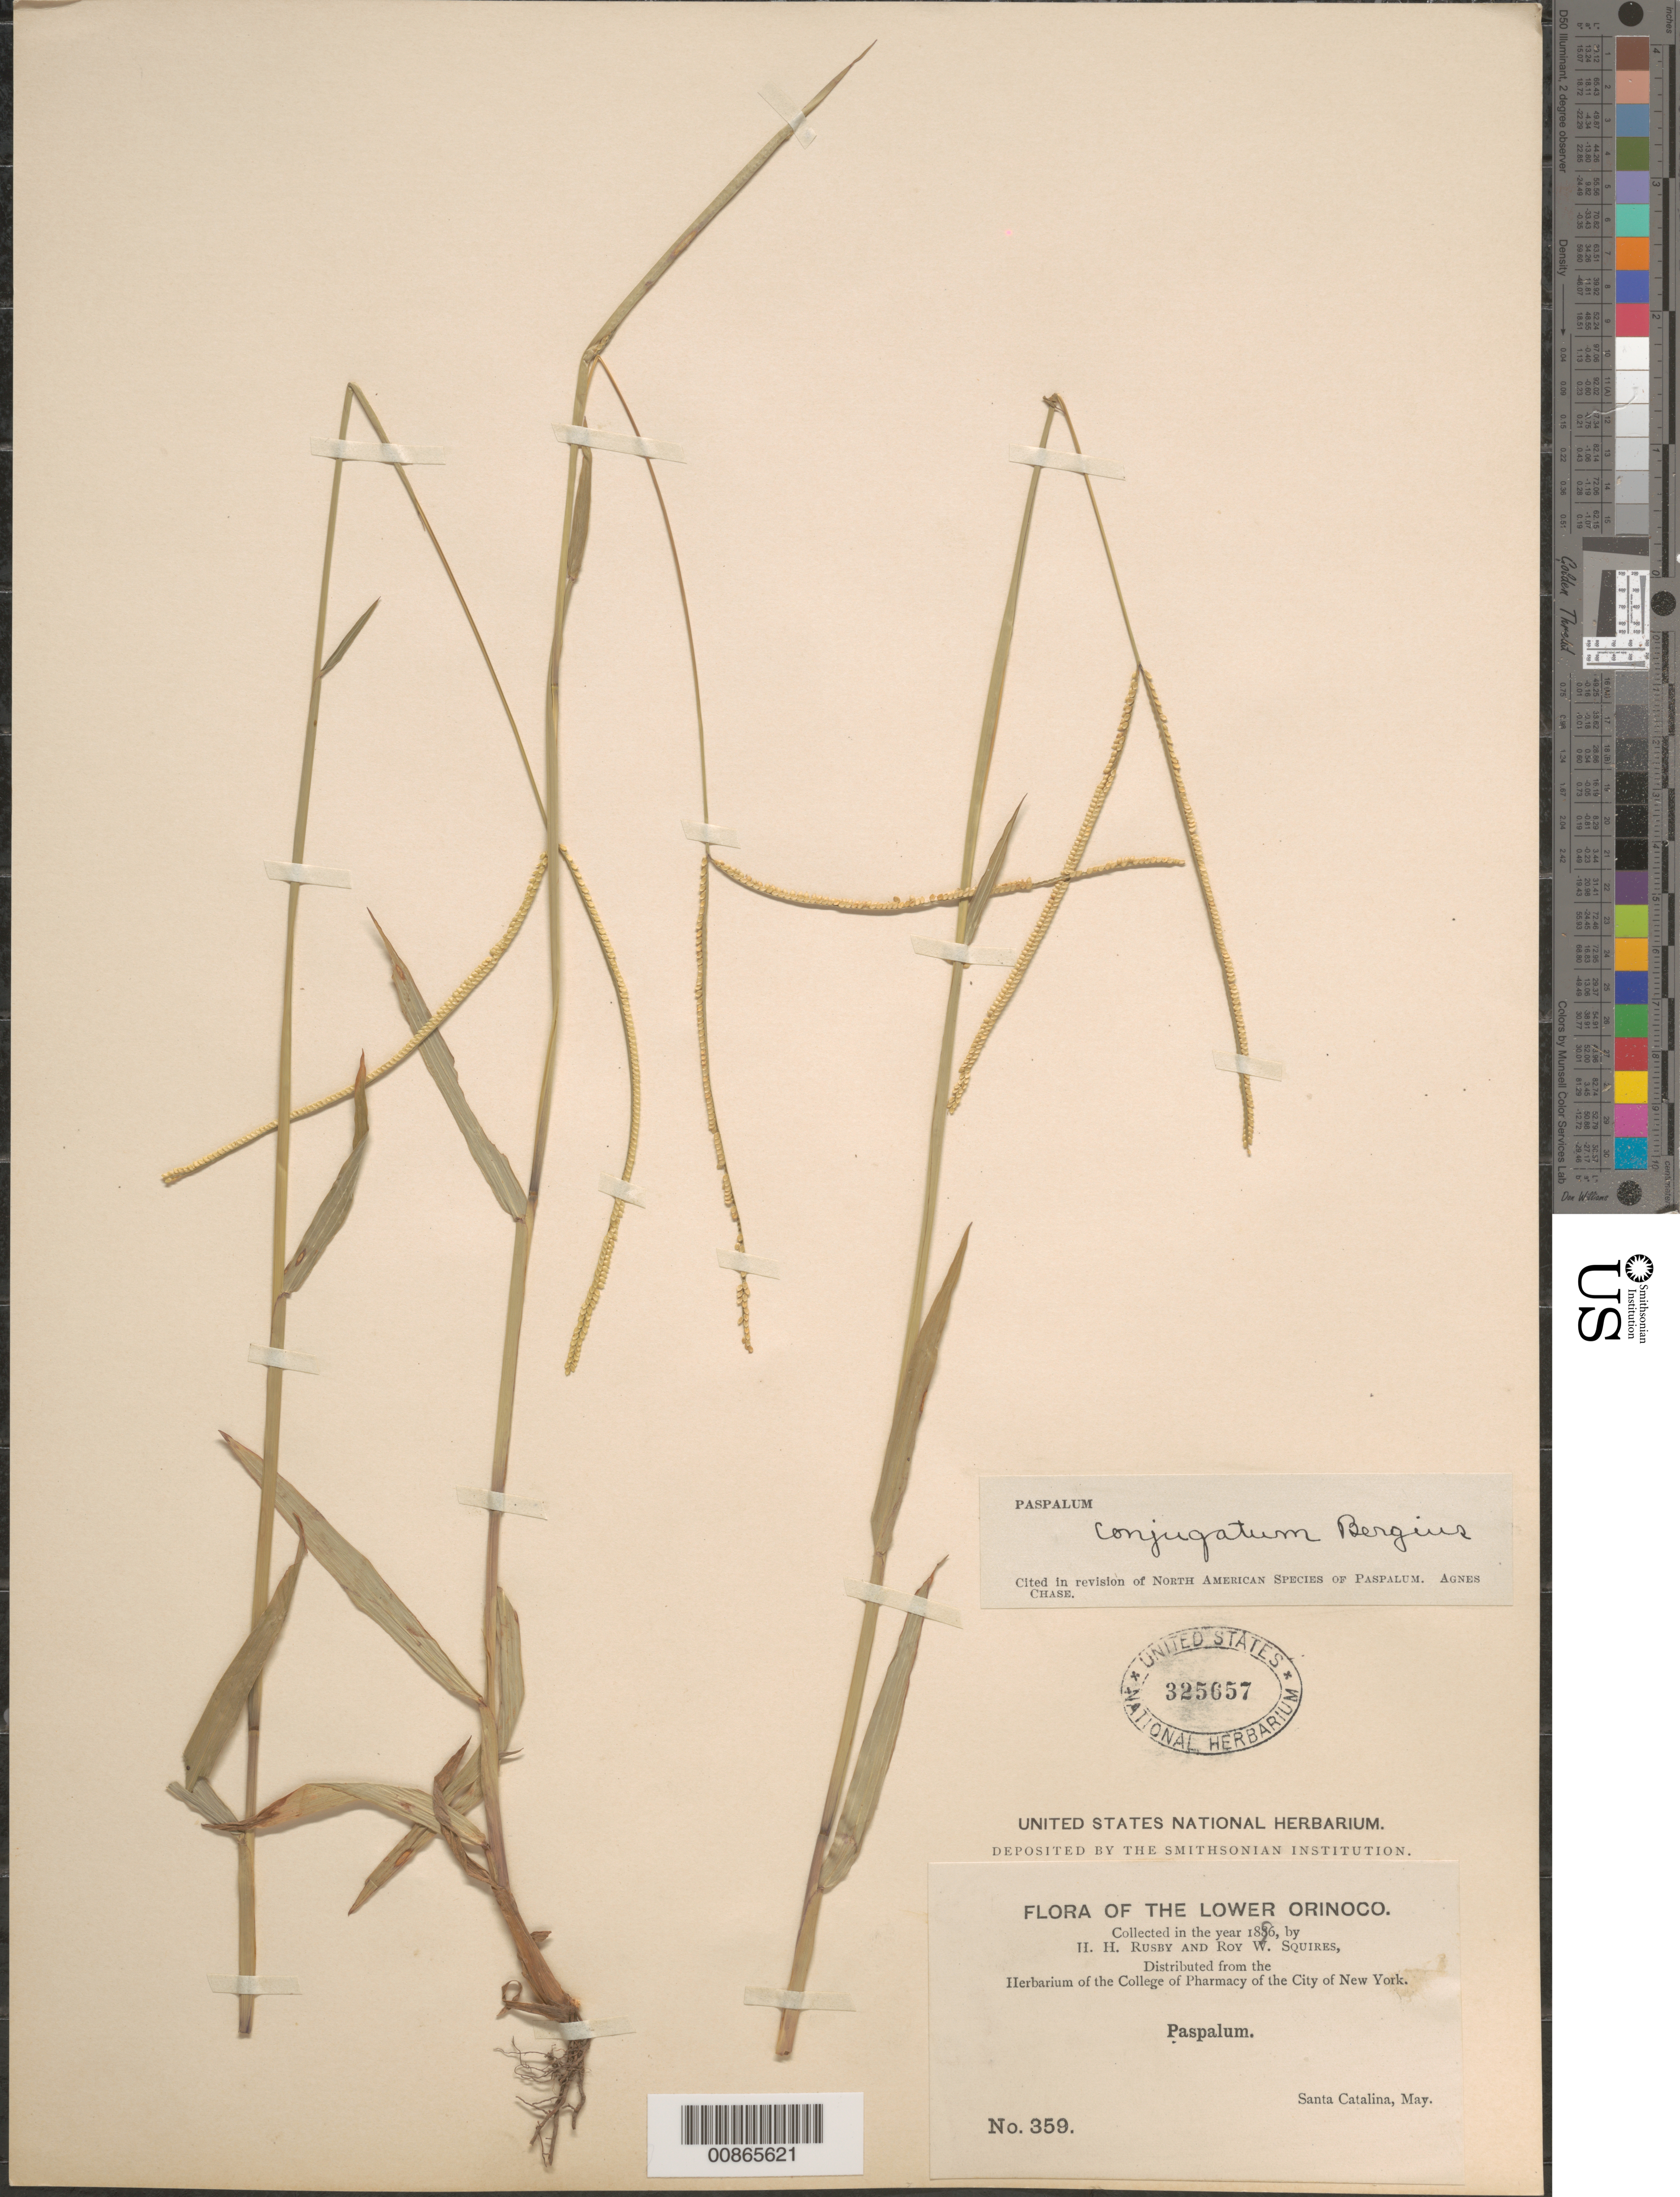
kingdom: Plantae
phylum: Tracheophyta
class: Liliopsida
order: Poales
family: Poaceae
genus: Paspalum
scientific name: Paspalum conjugatum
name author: P.J. Bergius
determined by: Chase, [M.] Agnes, (US)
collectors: H. H. Rusby & R. Squires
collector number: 359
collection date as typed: May 1896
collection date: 1896-05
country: Venezuela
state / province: Delta Amacuro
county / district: Tucupita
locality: Lower Orinoco, Santa Catalina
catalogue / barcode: US 325657